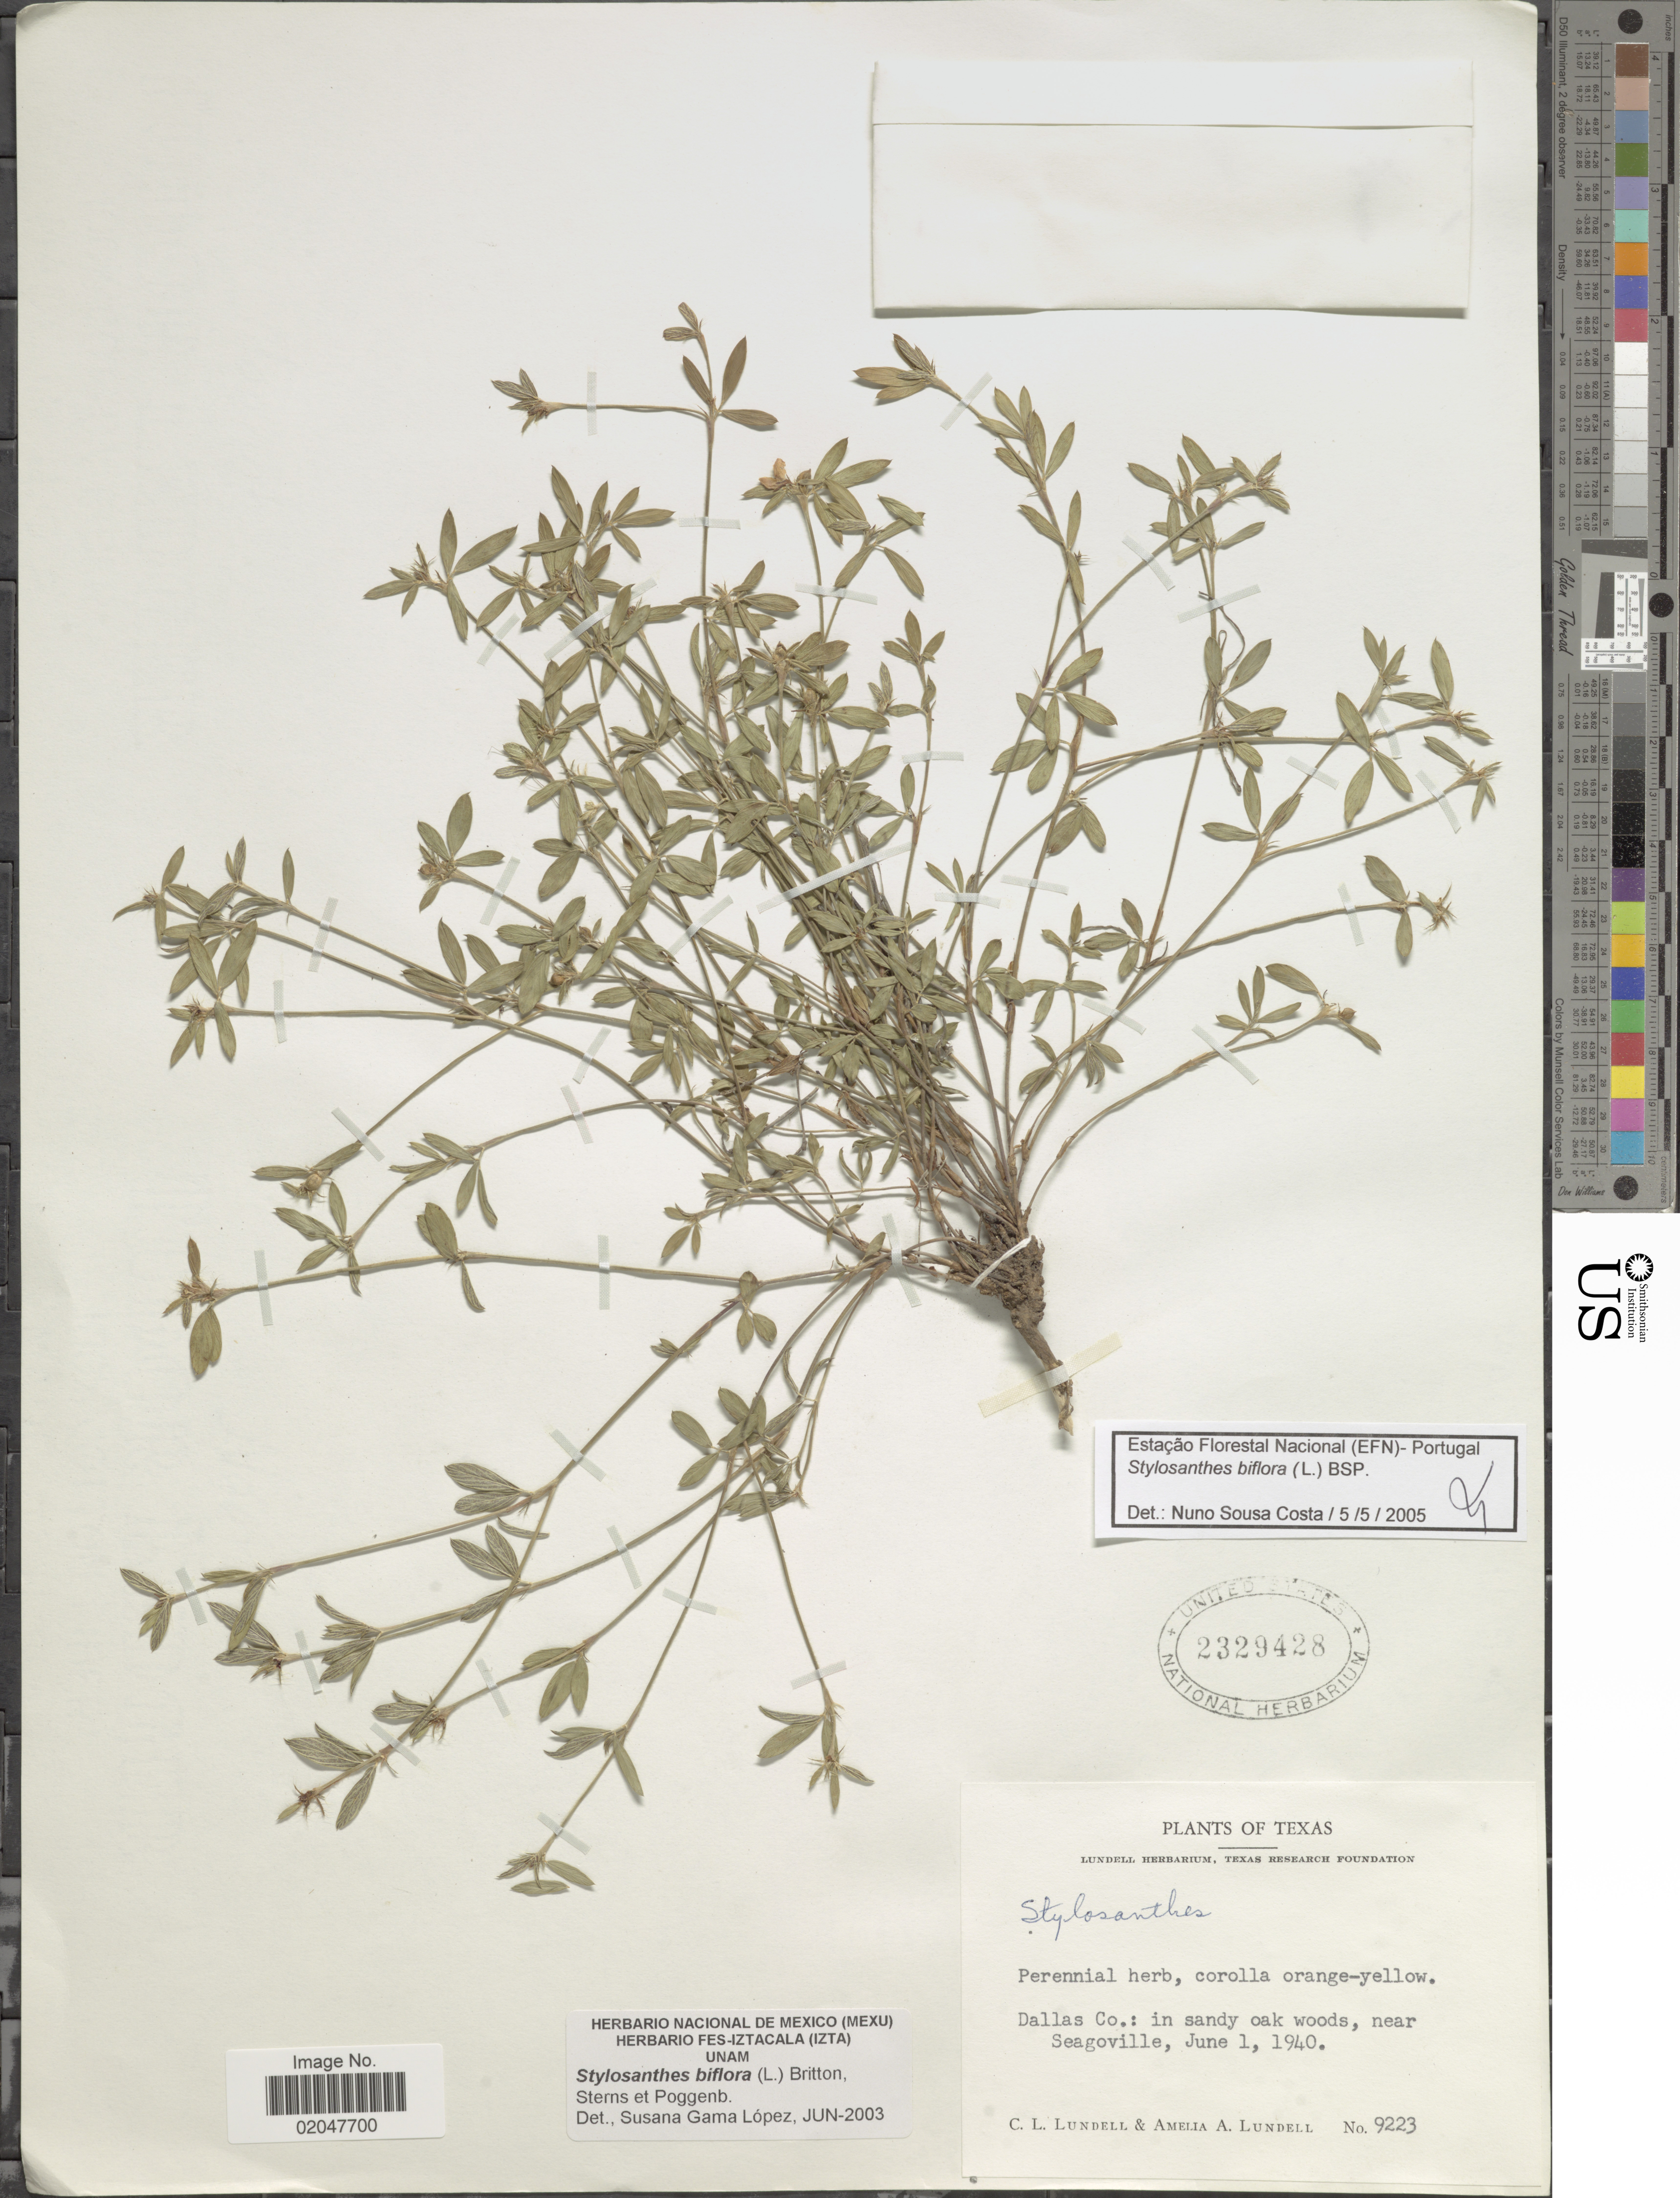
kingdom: Plantae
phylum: Tracheophyta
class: Magnoliopsida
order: Fabales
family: Fabaceae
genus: Stylosanthes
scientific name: Stylosanthes biflora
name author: (L.) Britton et al.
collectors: C. L. Lundell & A. A. Lundell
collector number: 9223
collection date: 1940-06-01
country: United States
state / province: Texas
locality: Dallas Co., near Seagoville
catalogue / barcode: US 2329428